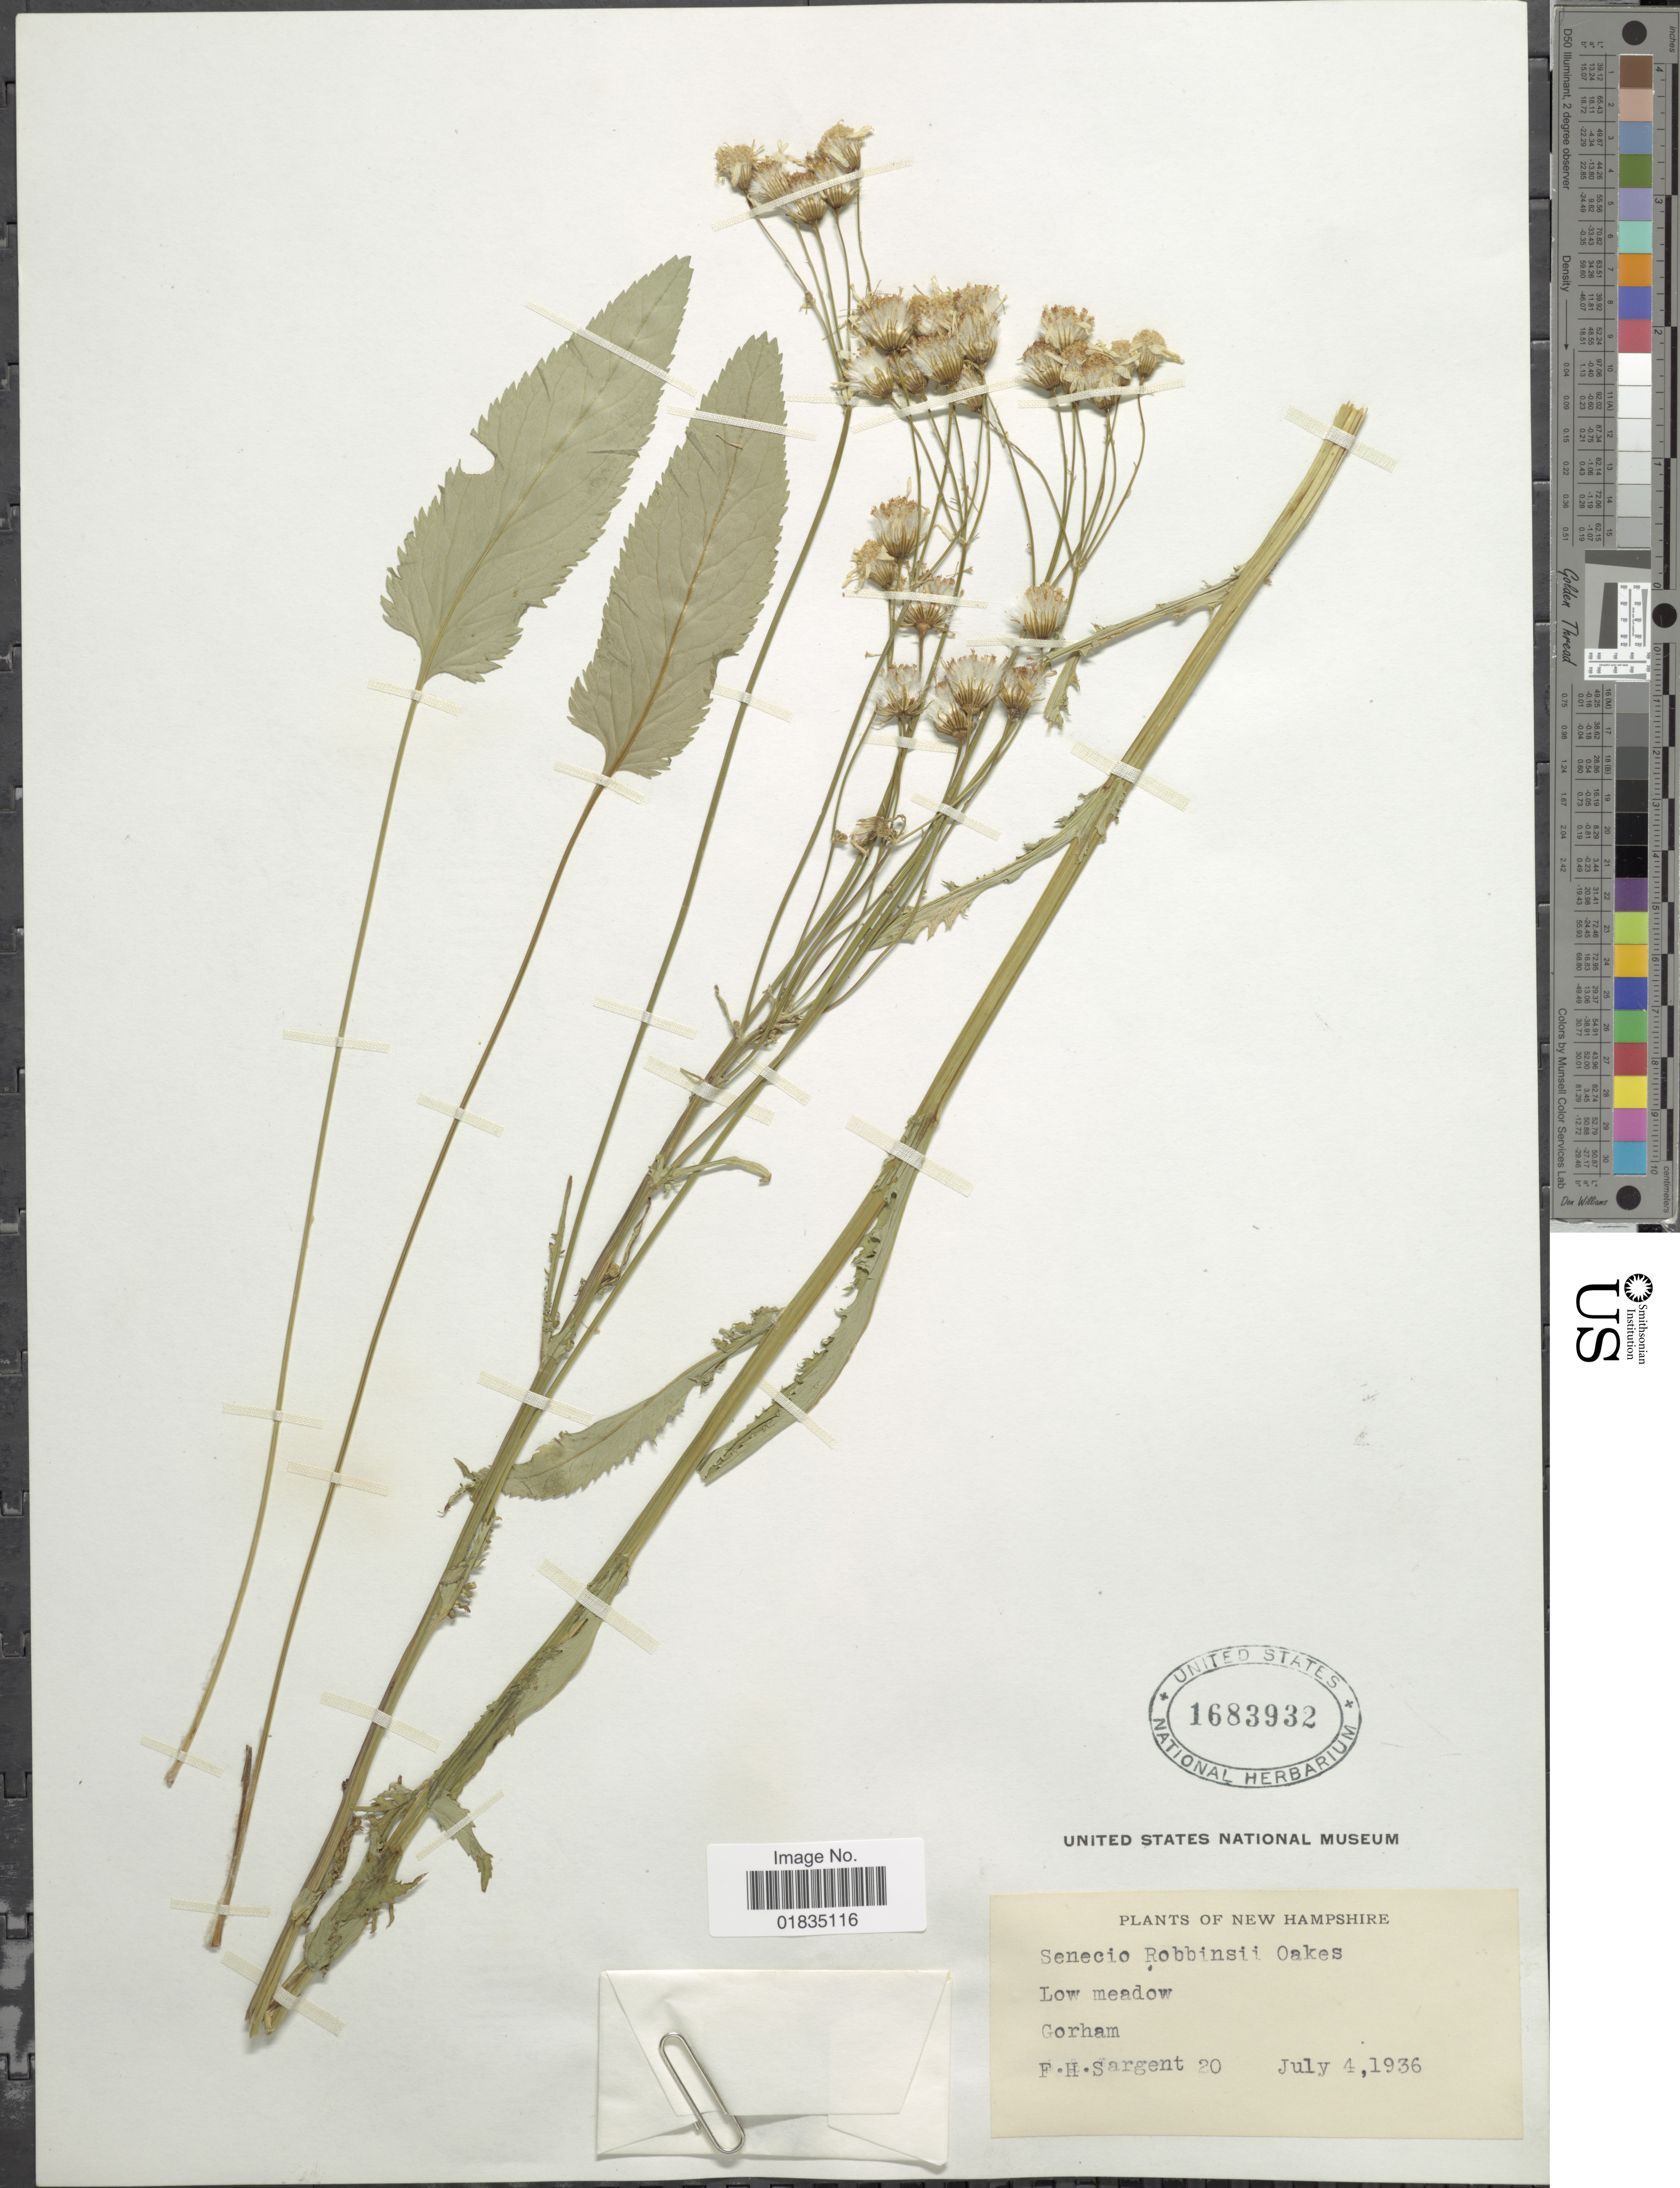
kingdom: Plantae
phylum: Tracheophyta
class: Magnoliopsida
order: Asterales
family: Asteraceae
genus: Packera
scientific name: Packera schweinitziana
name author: (Nutt.) W.A. Weber & Á. Löve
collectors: F. H. Sargent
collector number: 20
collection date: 1936-07-04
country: United States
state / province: New Hampshire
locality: Gotham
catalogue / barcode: US 1683932